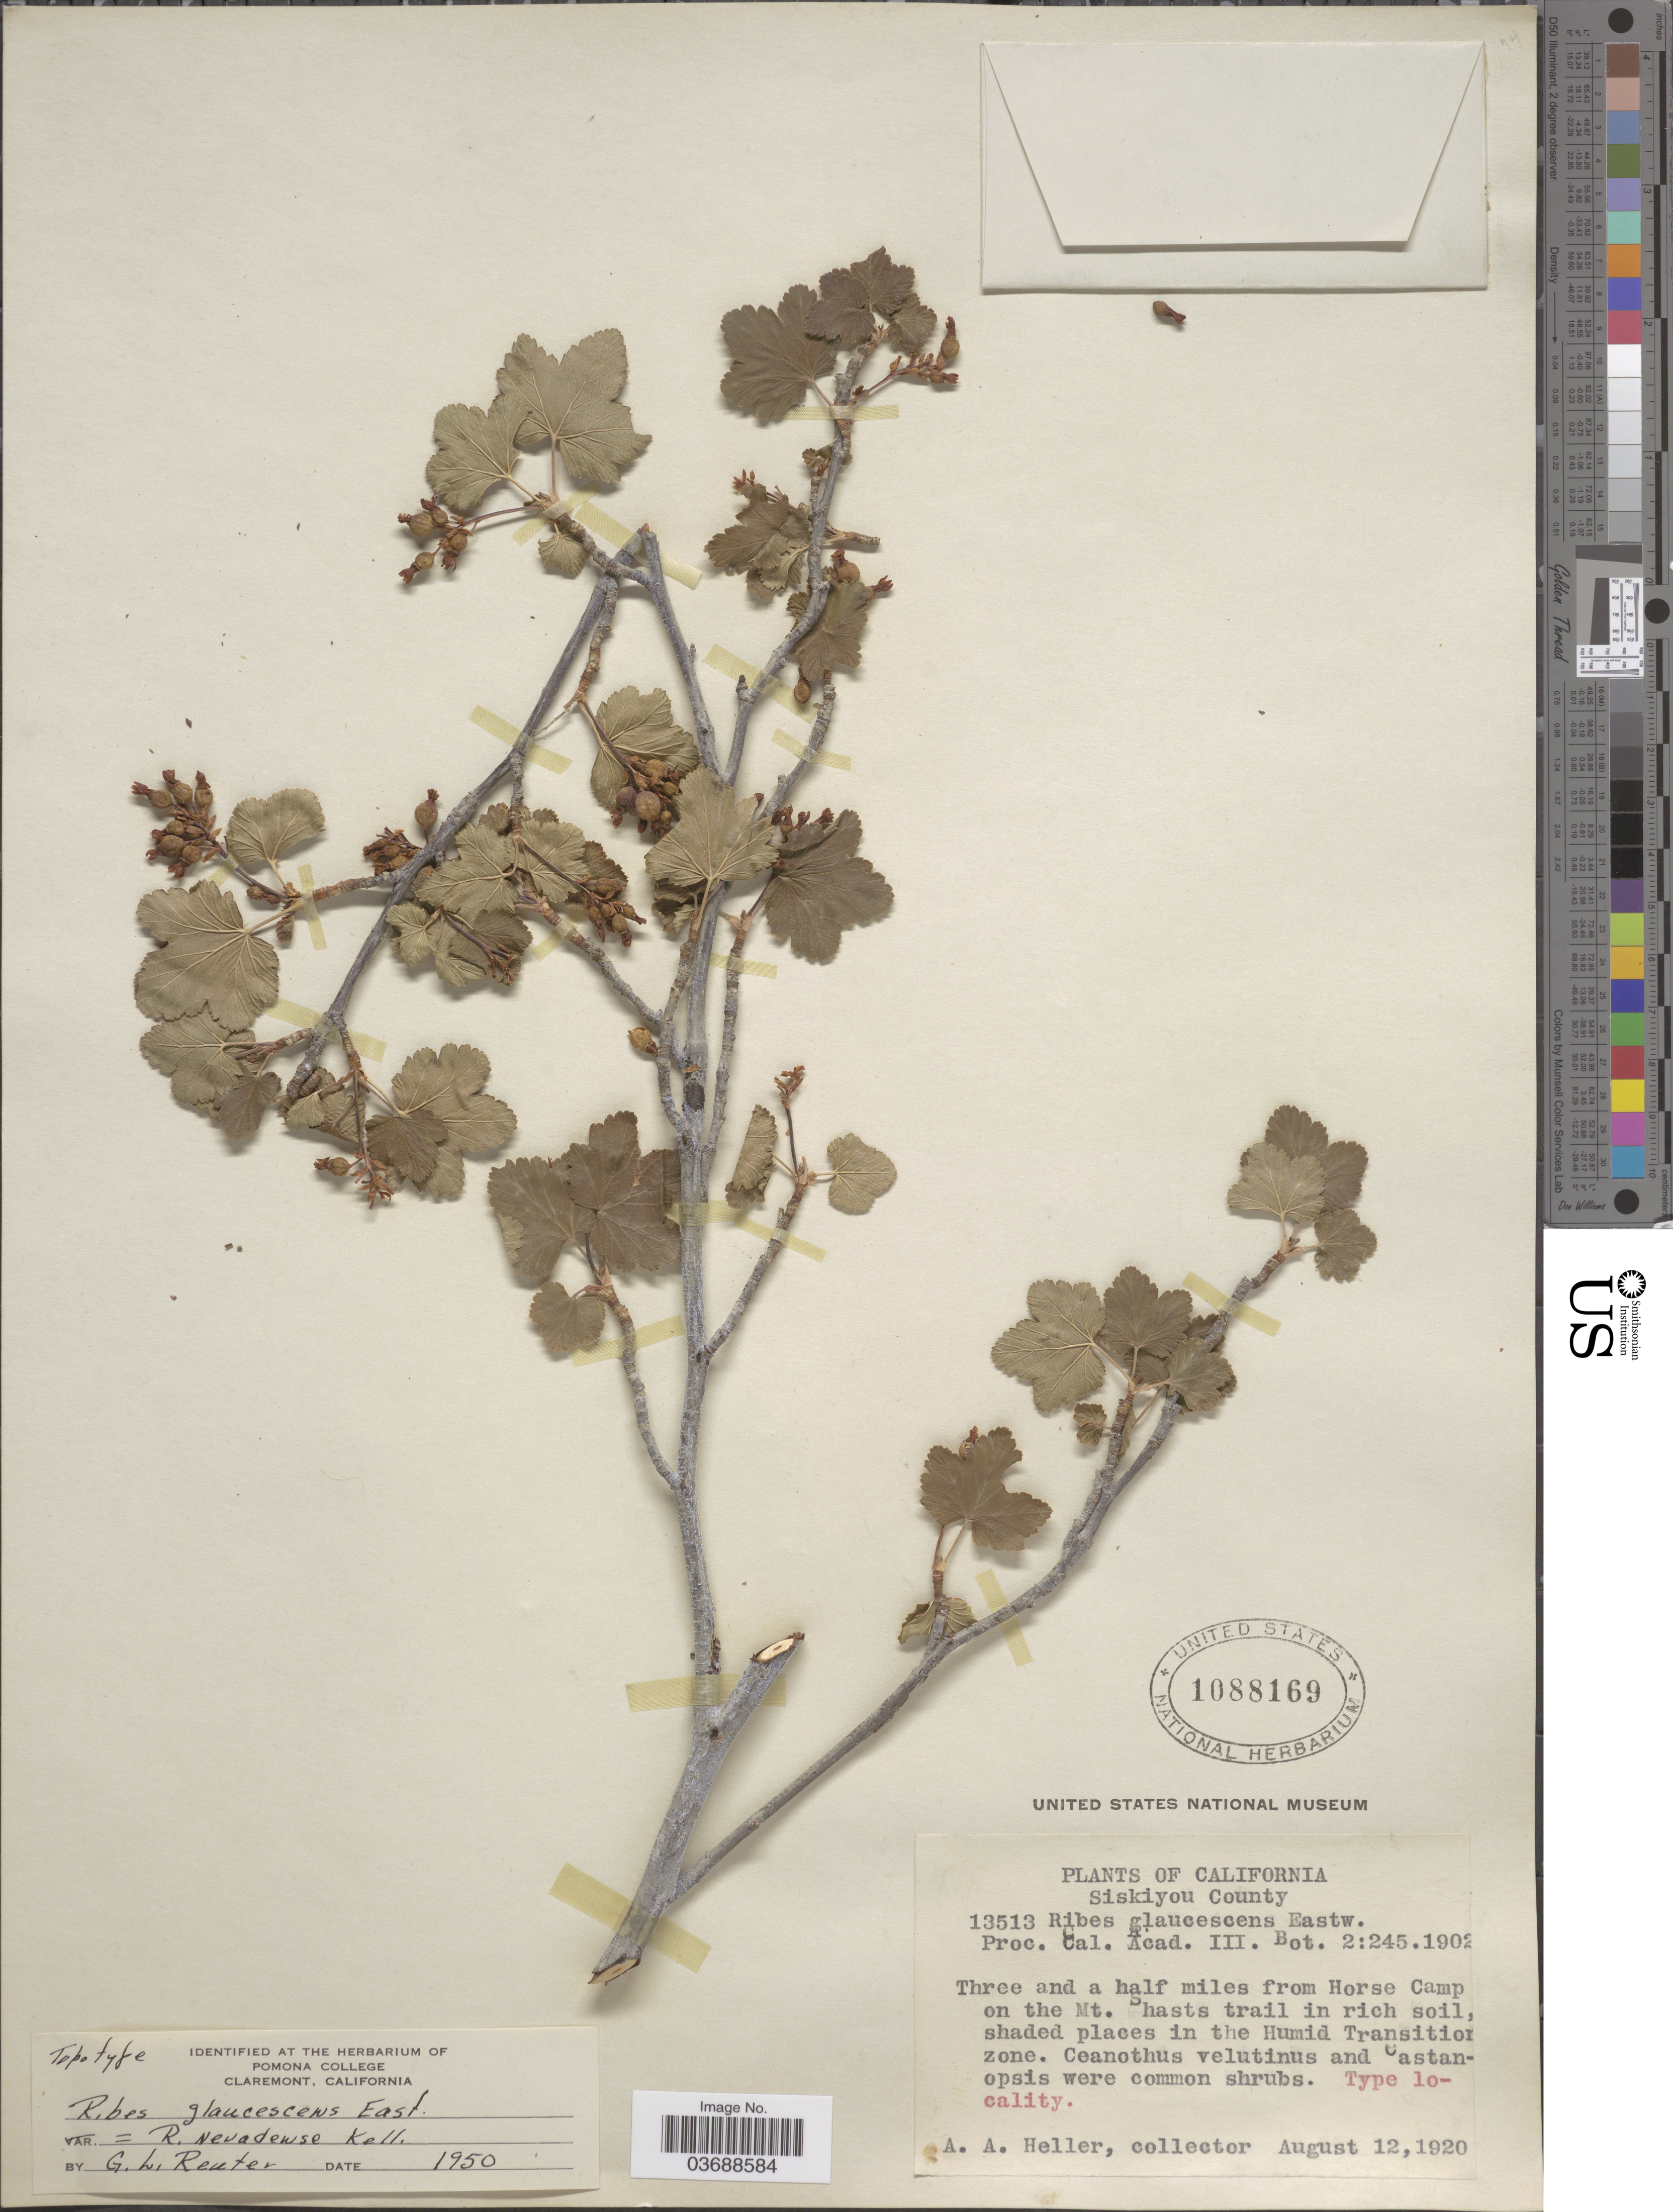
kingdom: Plantae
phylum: Tracheophyta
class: Magnoliopsida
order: Saxifragales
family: Grossulariaceae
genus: Ribes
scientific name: Ribes nevadense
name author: Kellogg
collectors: A. A. Heller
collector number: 13513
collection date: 1920-08-12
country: United States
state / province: California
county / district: Siskiyou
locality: Siskiyou County. Three and a half miles from Horse Camp on the Mt. hasts trail in rich soil, shaded places in the Humid Transition zone.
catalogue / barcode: US 1088169